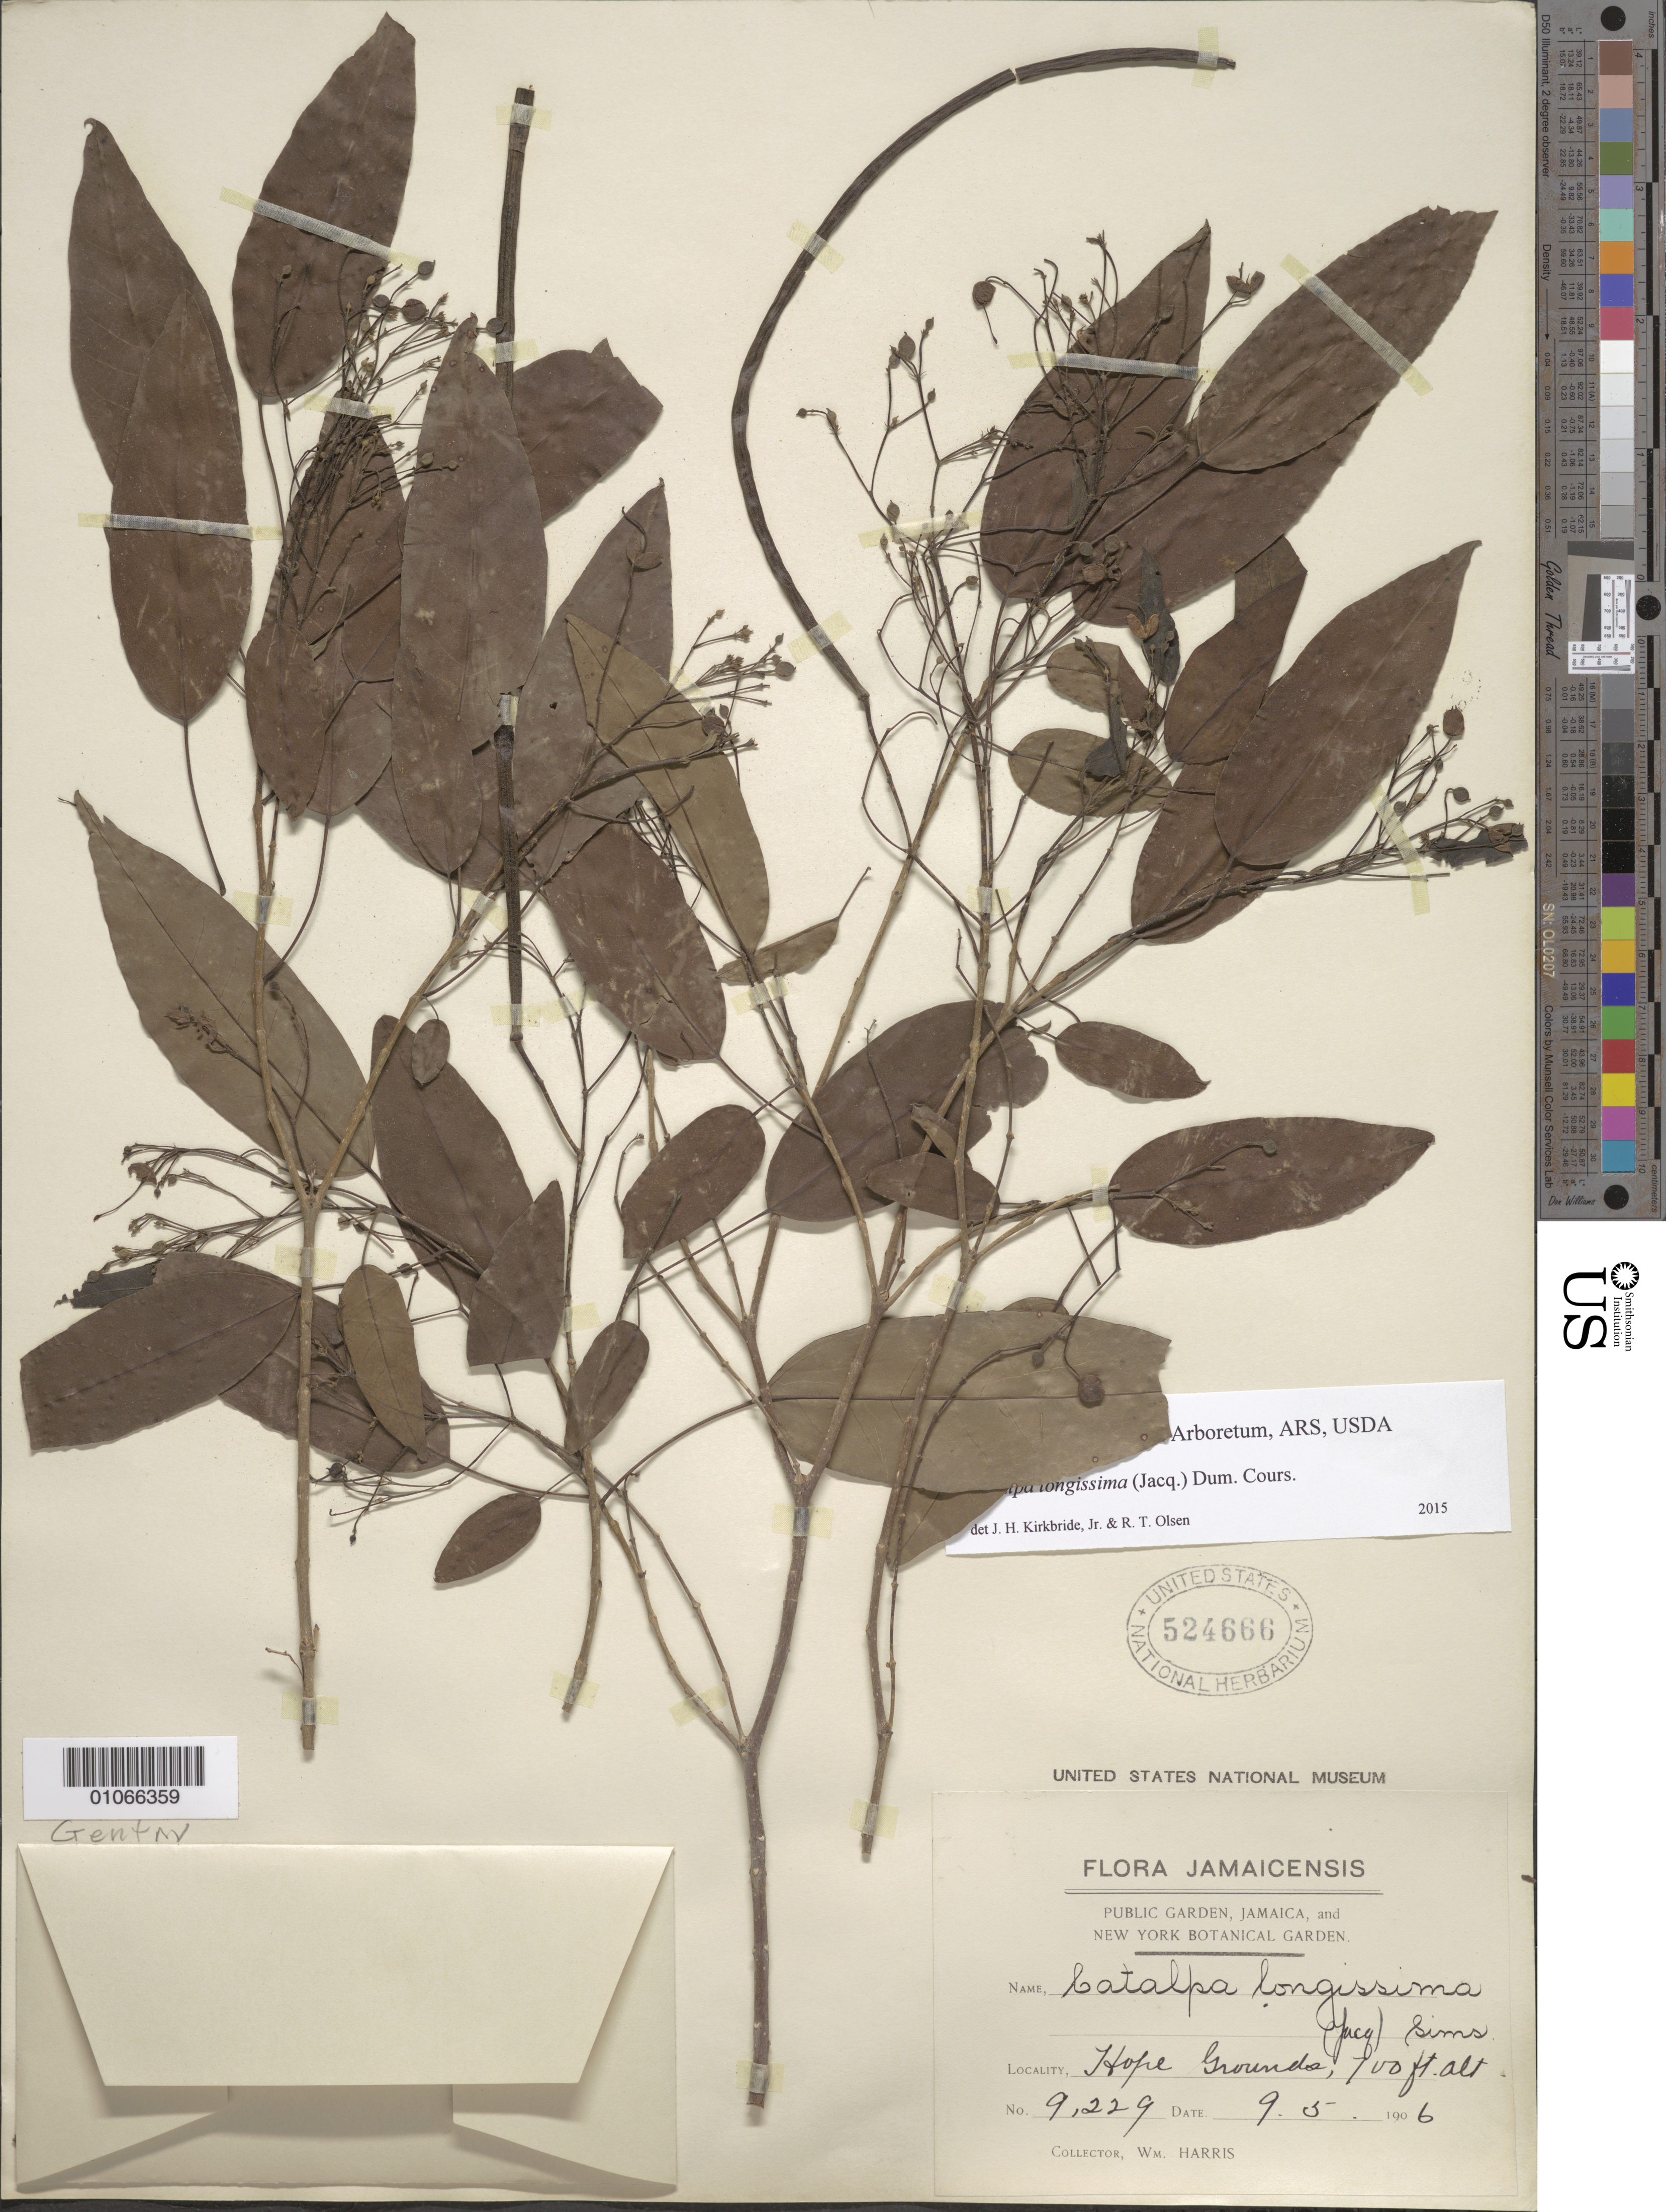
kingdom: Plantae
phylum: Tracheophyta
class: Magnoliopsida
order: Lamiales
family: Bignoniaceae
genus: Catalpa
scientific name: Catalpa longissima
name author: (Jacq.) Dum. Cours.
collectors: W. Harris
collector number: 9229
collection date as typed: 09 May 1906 or 05 Sep 1906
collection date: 1906-05-09 or 1906-09-05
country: Jamaica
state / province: Kingston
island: Jamaica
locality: Hope Gardens.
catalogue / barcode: US 524666